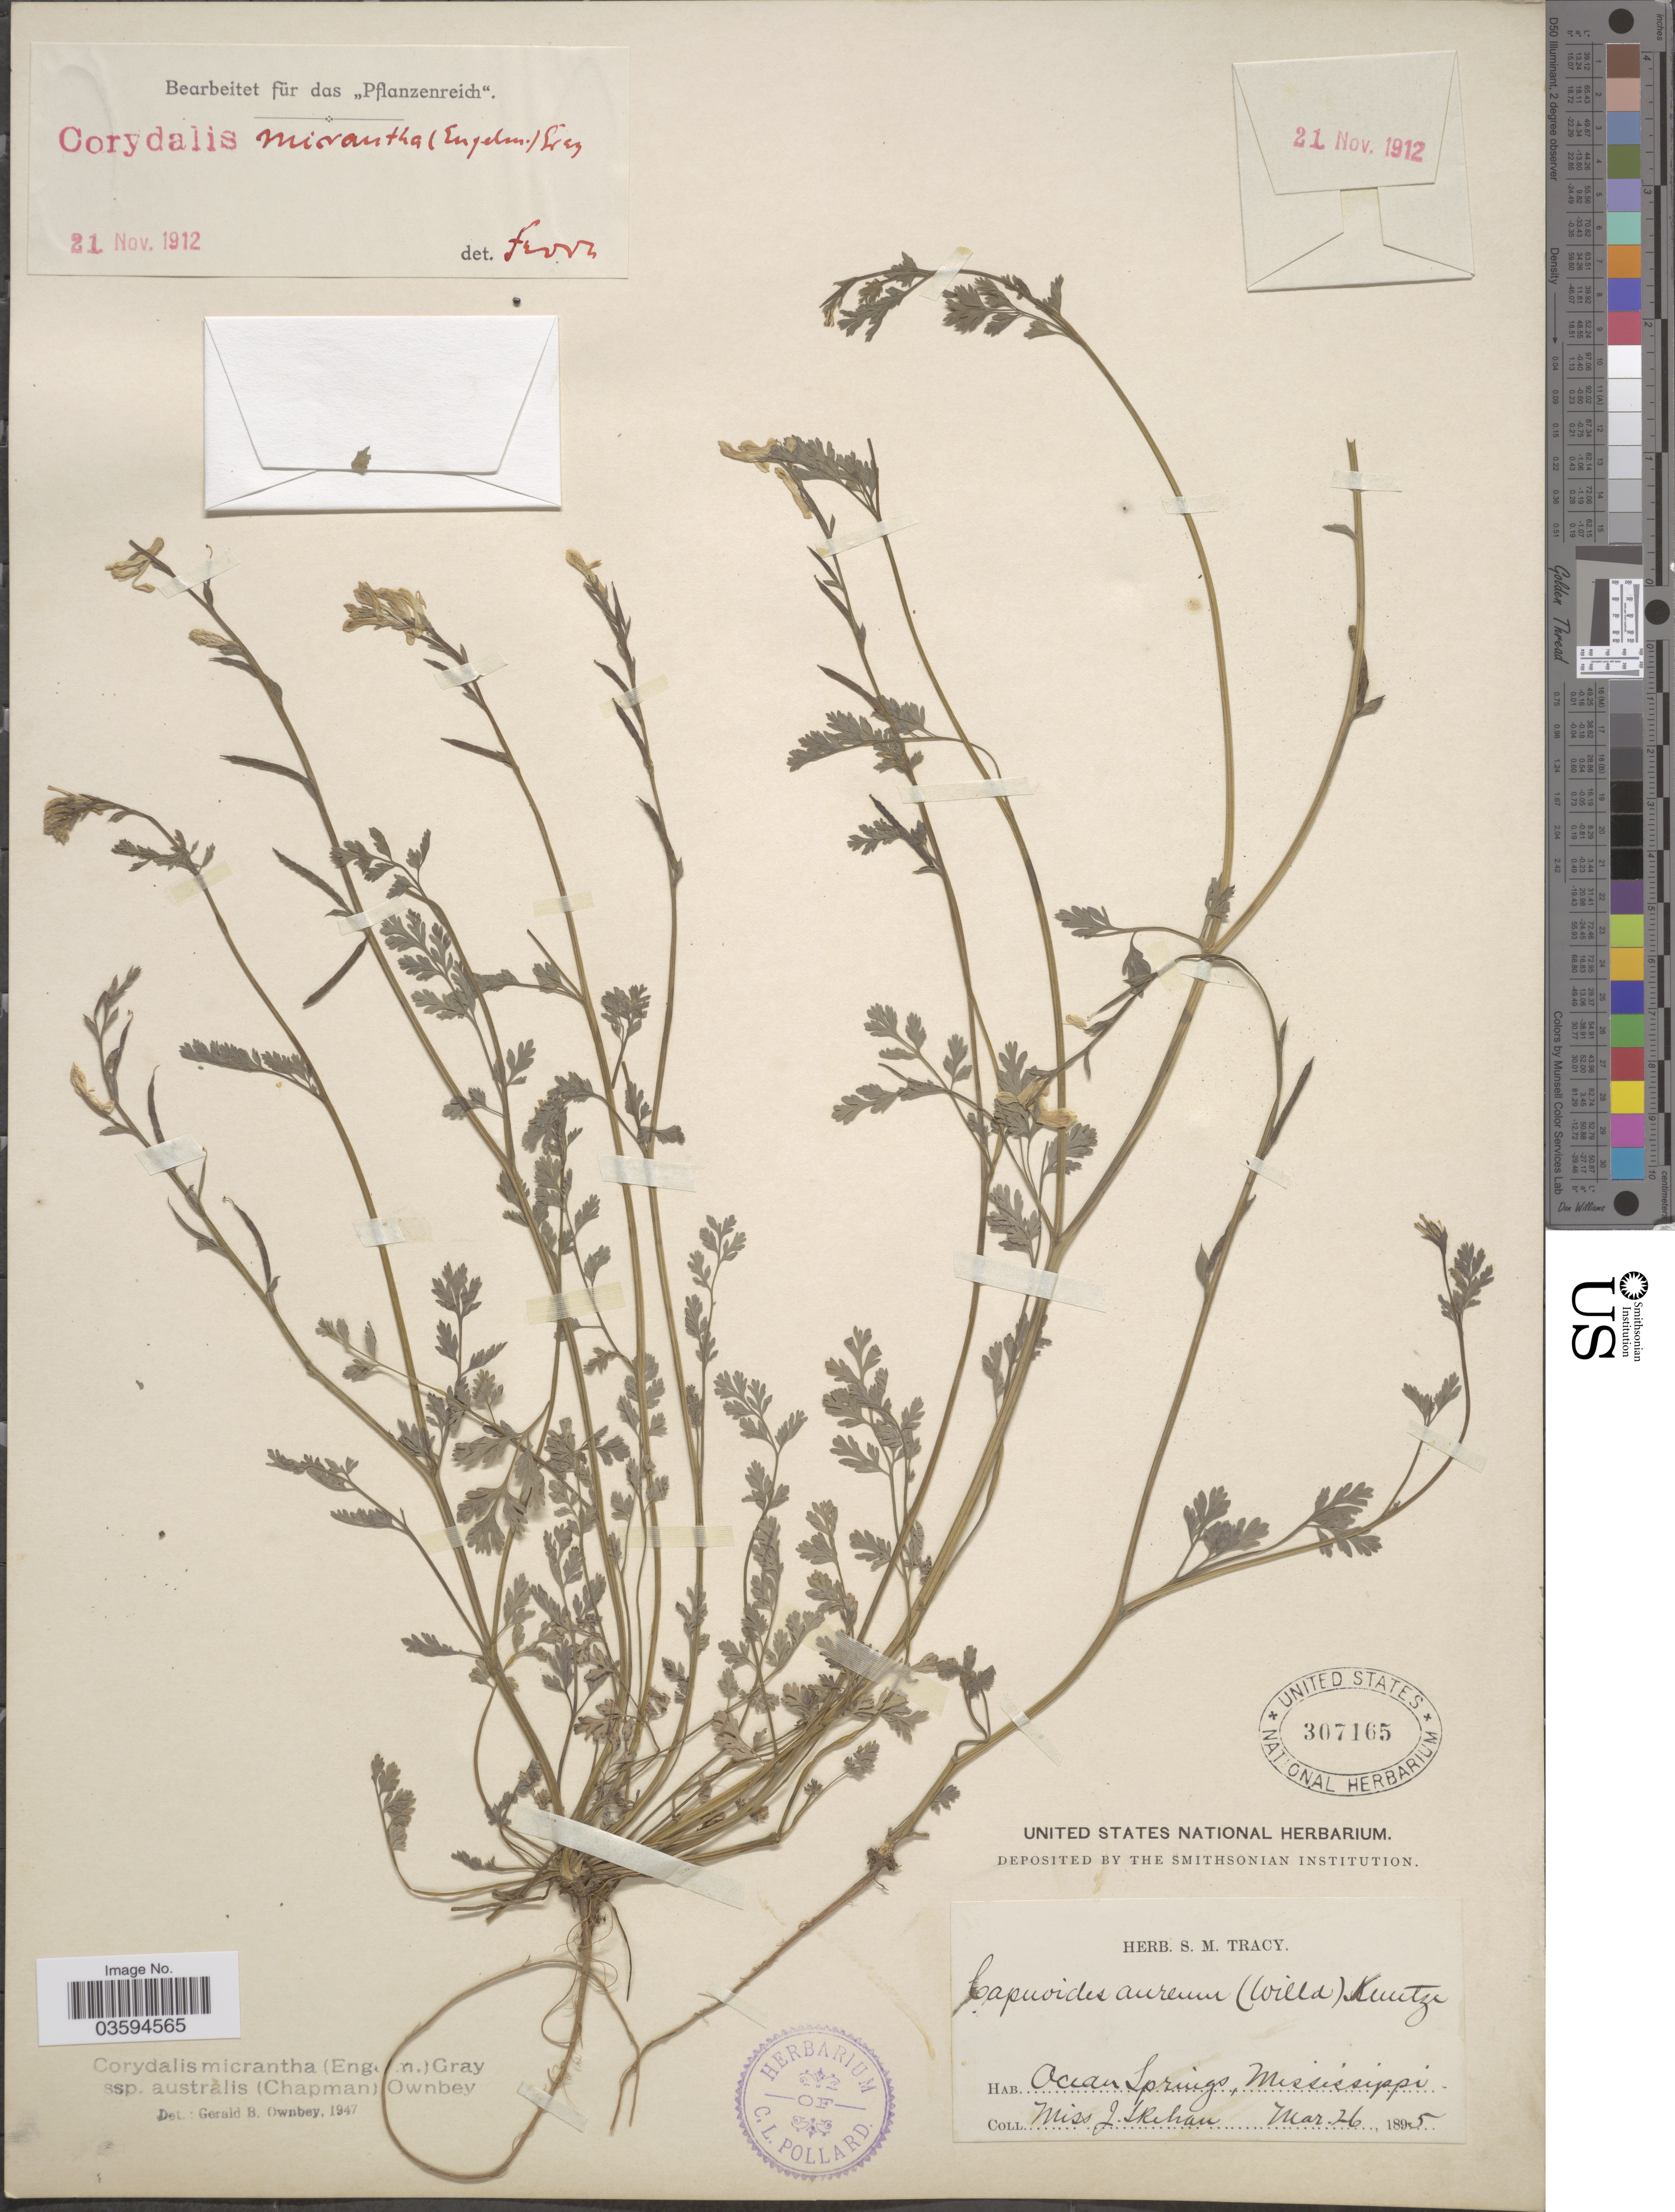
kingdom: Plantae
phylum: Tracheophyta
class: Magnoliopsida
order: Ranunculales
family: Papaveraceae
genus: Corydalis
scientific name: Corydalis micrantha subsp. australis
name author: (Chapm.) G.B. Ownbey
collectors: J. Skehan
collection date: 1895-03-26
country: United States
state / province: Mississippi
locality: Ocean Springs.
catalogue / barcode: US 307165